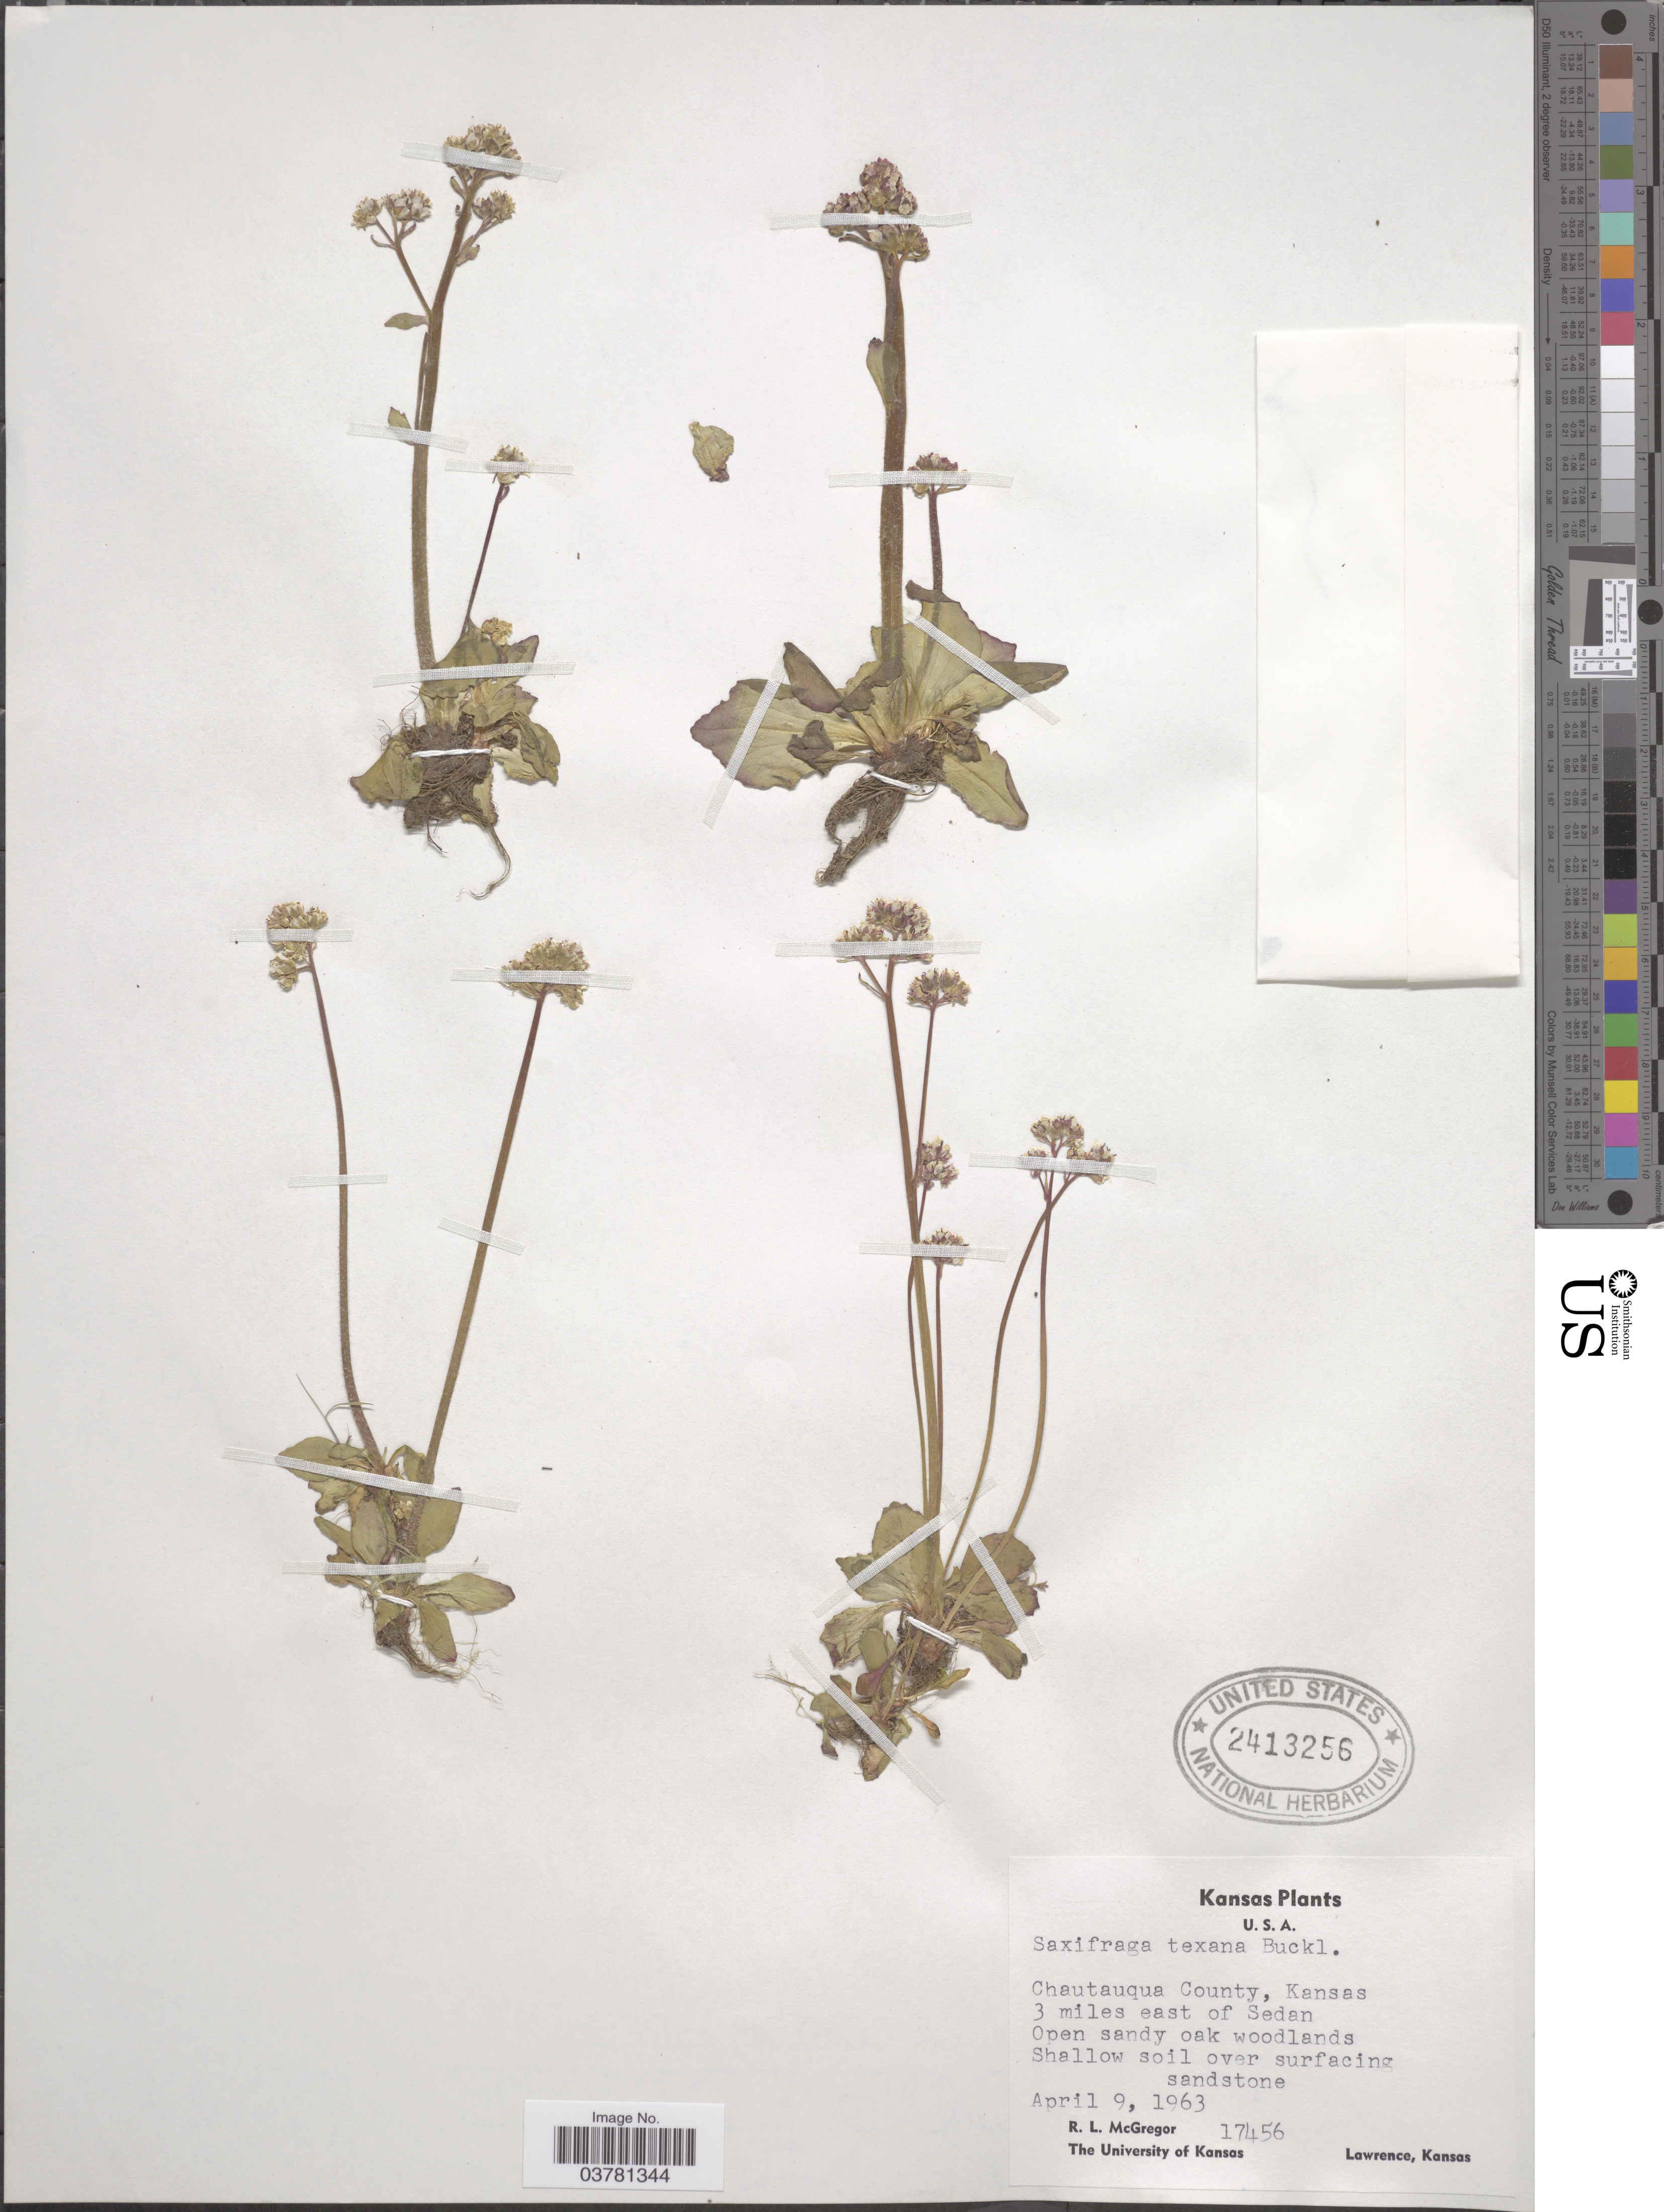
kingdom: Plantae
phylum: Tracheophyta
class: Magnoliopsida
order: Saxifragales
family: Saxifragaceae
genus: Micranthes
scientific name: Micranthes texana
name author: (Buckley) Small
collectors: R. McGregor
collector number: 17456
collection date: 1963-04-09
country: United States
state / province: Kansas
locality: Chautauqua County, 3 miles east of Sedan. Open sandy oak woodlands. Shallow soil over surfacing sandstone.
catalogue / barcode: US 2413256